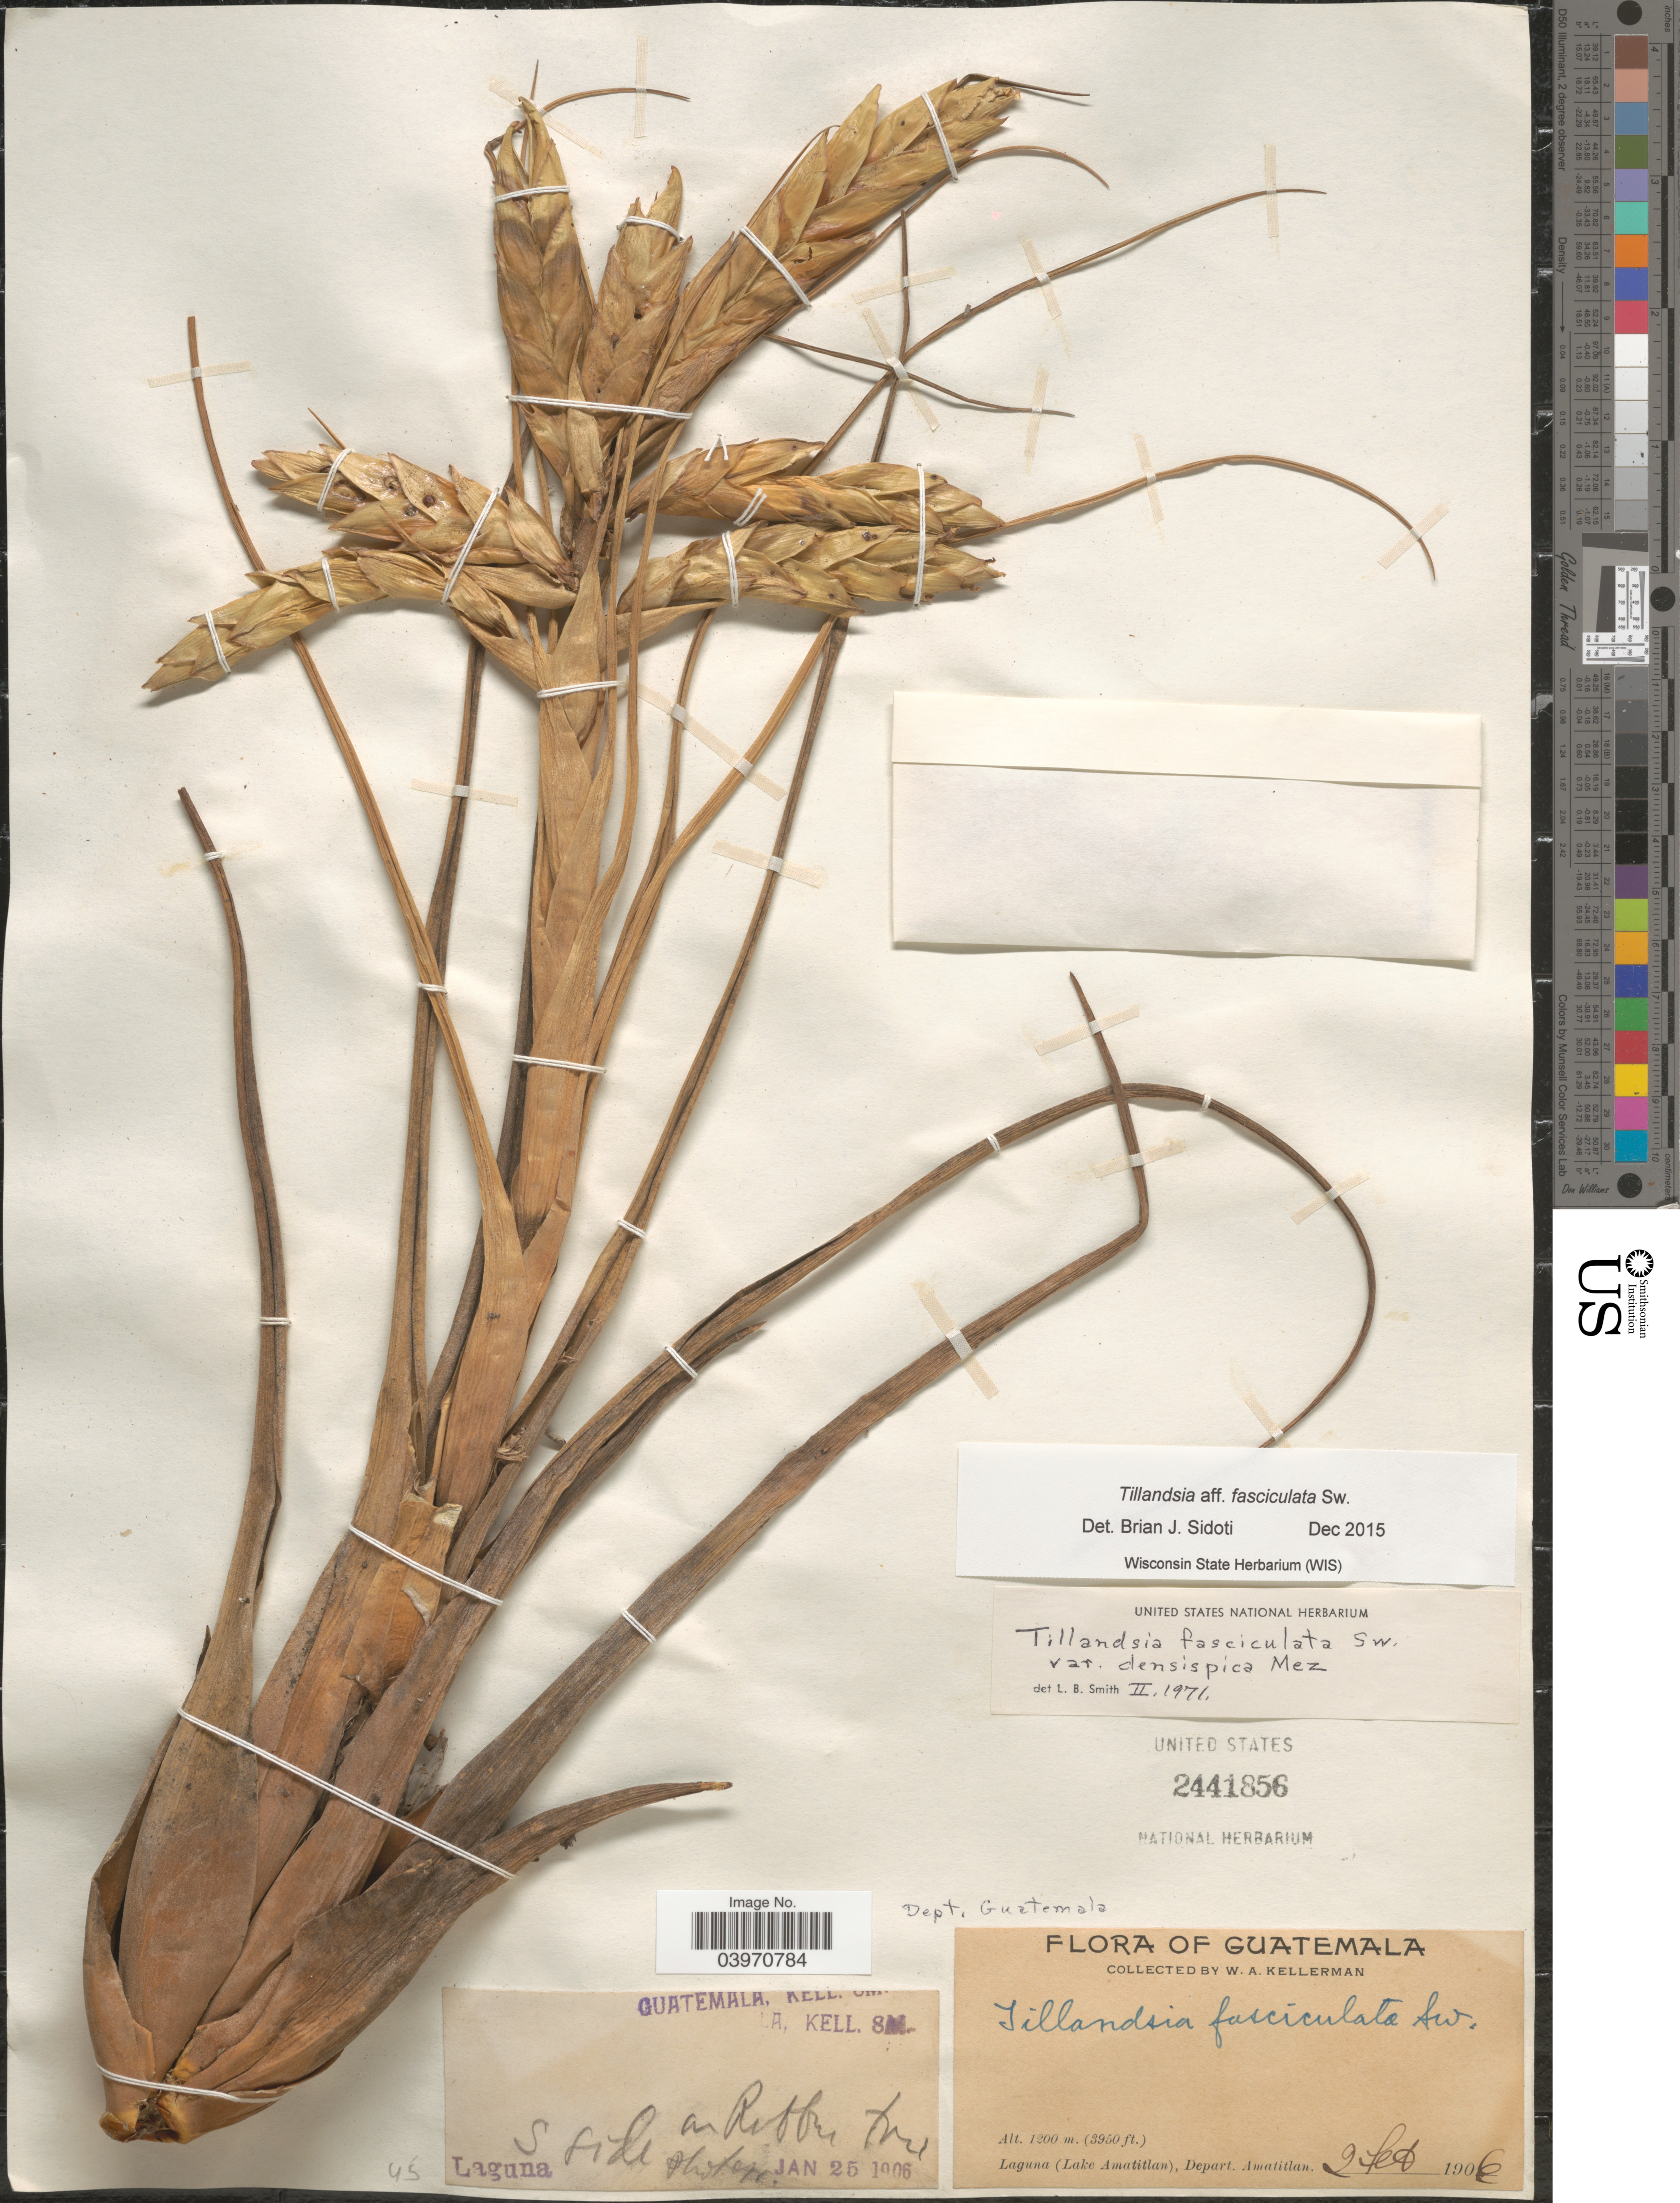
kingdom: Plantae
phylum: Tracheophyta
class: Liliopsida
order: Poales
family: Bromeliaceae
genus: Tillandsia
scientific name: Tillandsia fasciculata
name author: Sw.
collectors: W. Kellerman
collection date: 1906-01-25/1906-02-02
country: Guatemala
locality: Dept. Guatemala. Laguna (Lake Amatitlan), Depart. Amatitlan.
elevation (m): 1200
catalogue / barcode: US 2441856